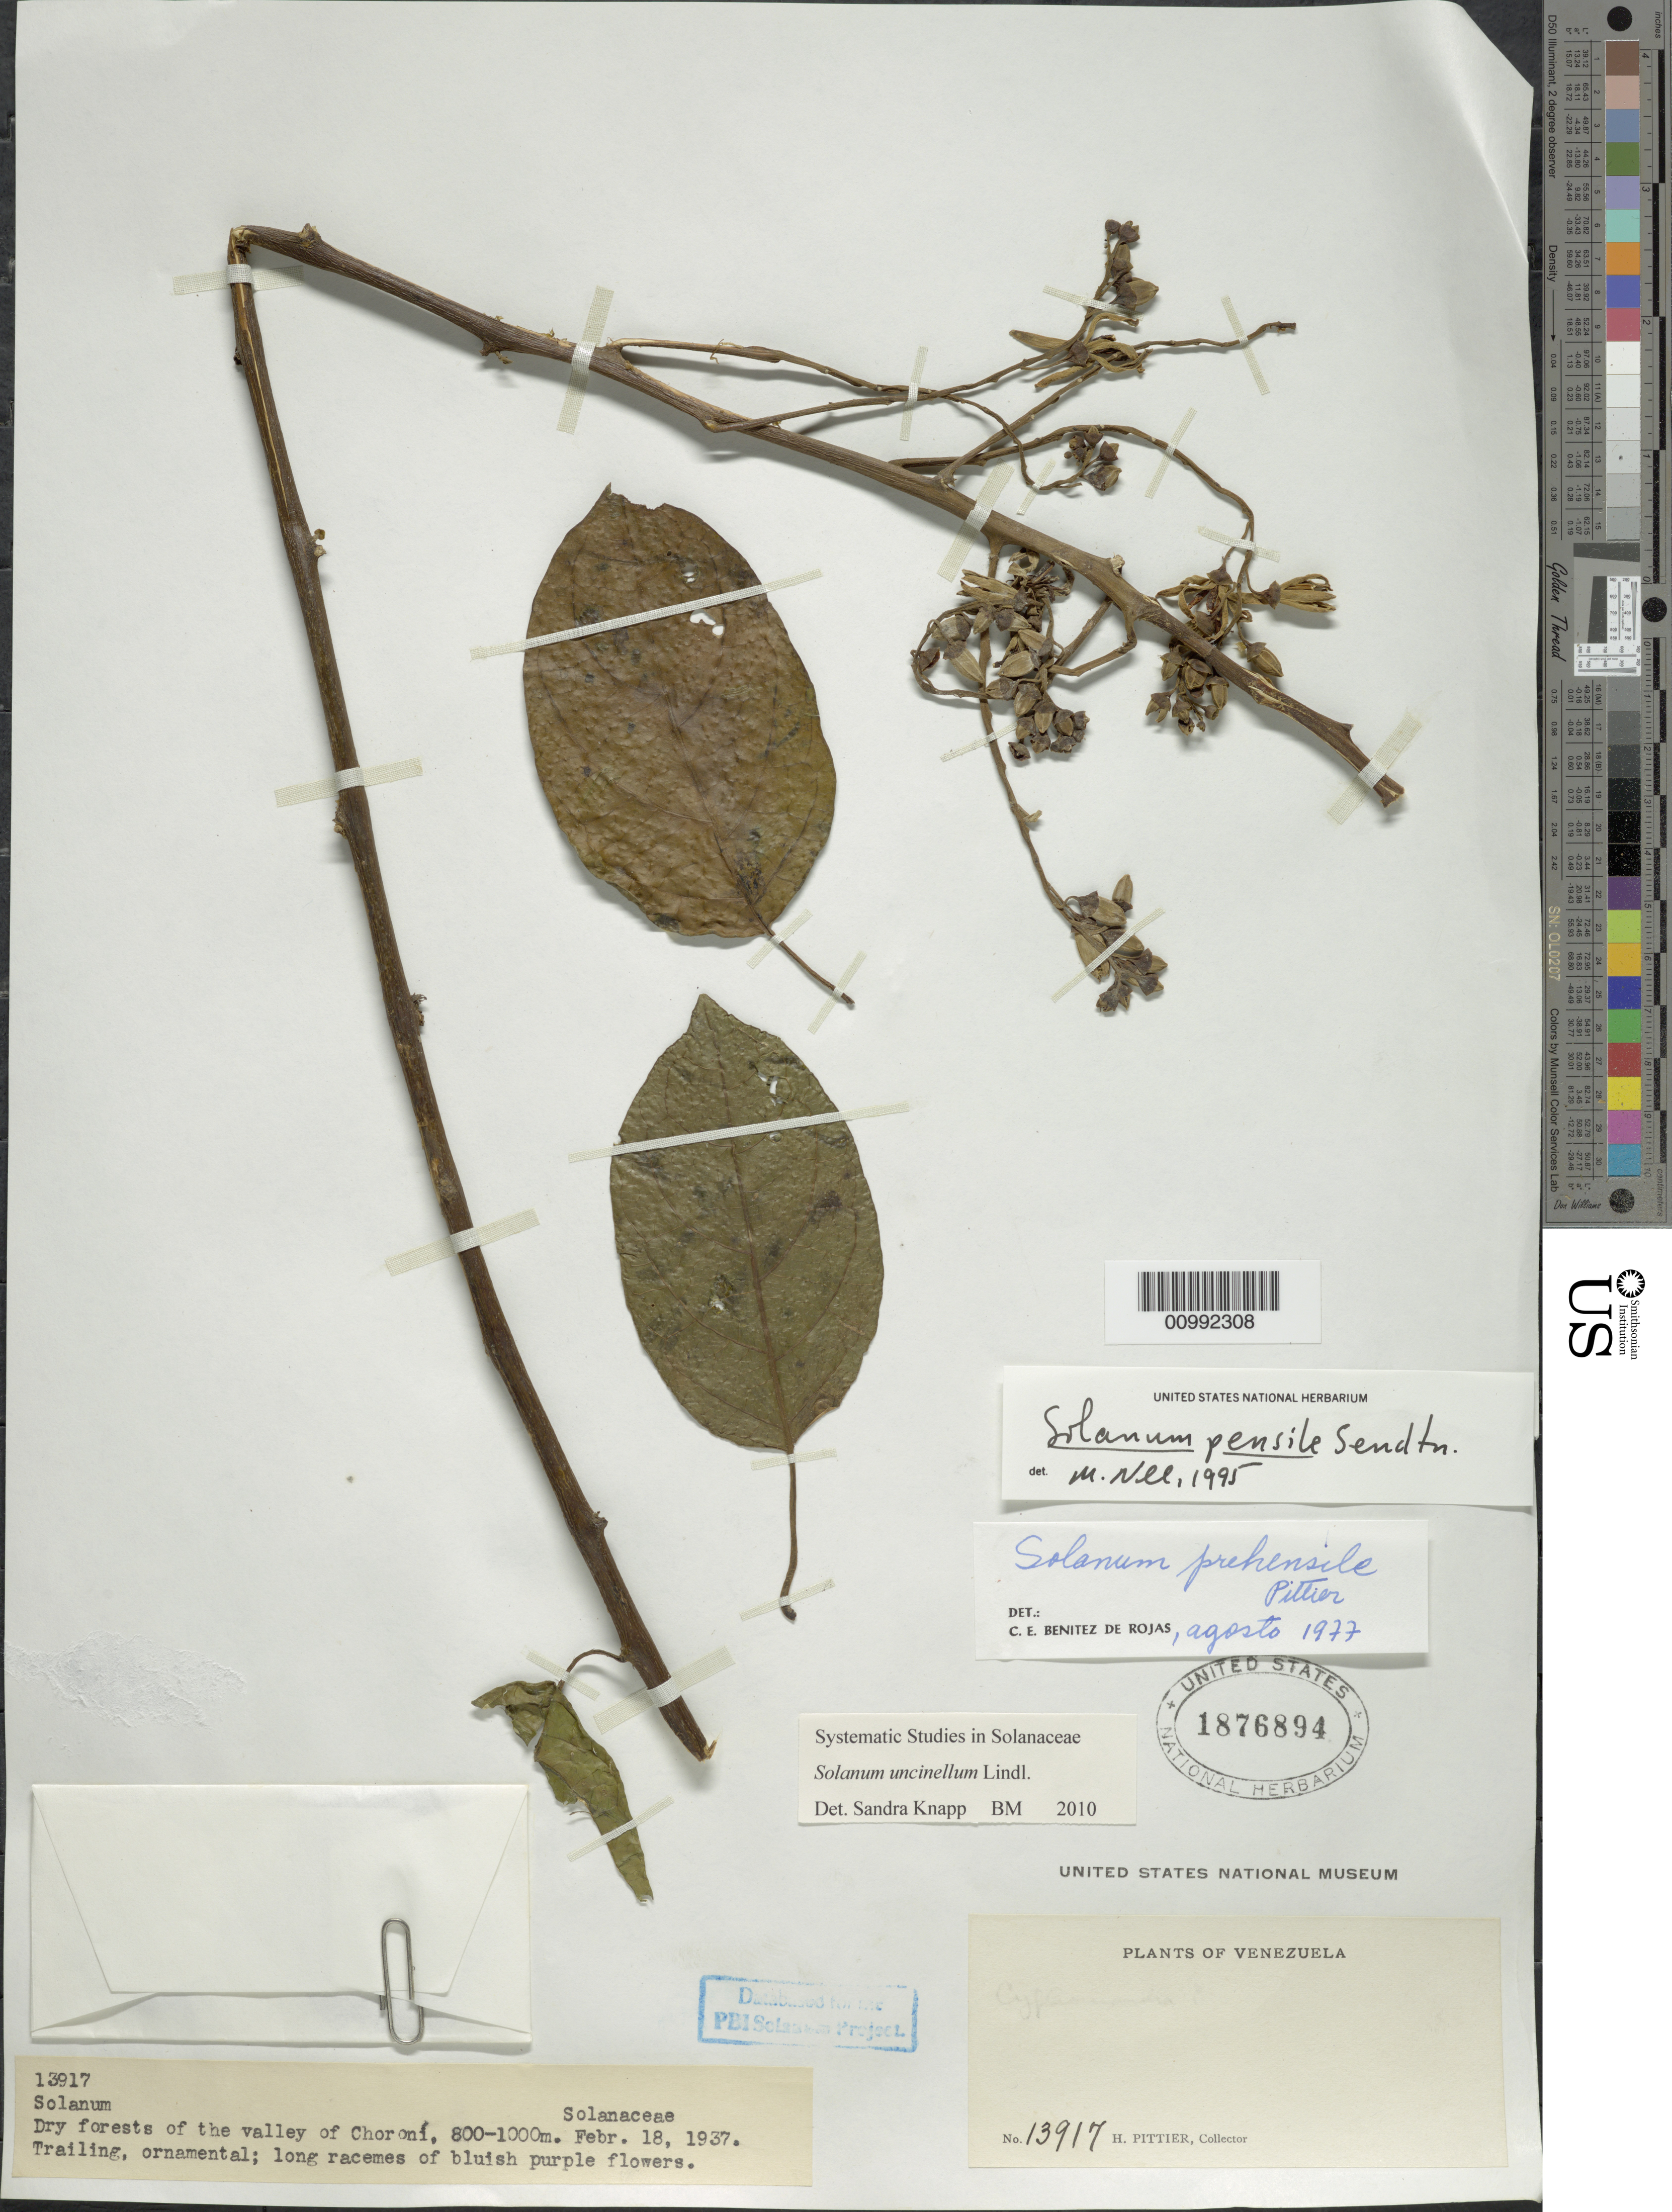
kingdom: Plantae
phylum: Tracheophyta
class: Magnoliopsida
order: Solanales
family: Solanaceae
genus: Solanum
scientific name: Solanum uncinellum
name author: Lindl.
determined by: Knapp, S. D.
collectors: H. F. Pittier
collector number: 13917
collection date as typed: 18 Feb 1937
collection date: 1937-02-18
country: Venezuela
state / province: Aragua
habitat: dry forests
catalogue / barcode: US 1876894